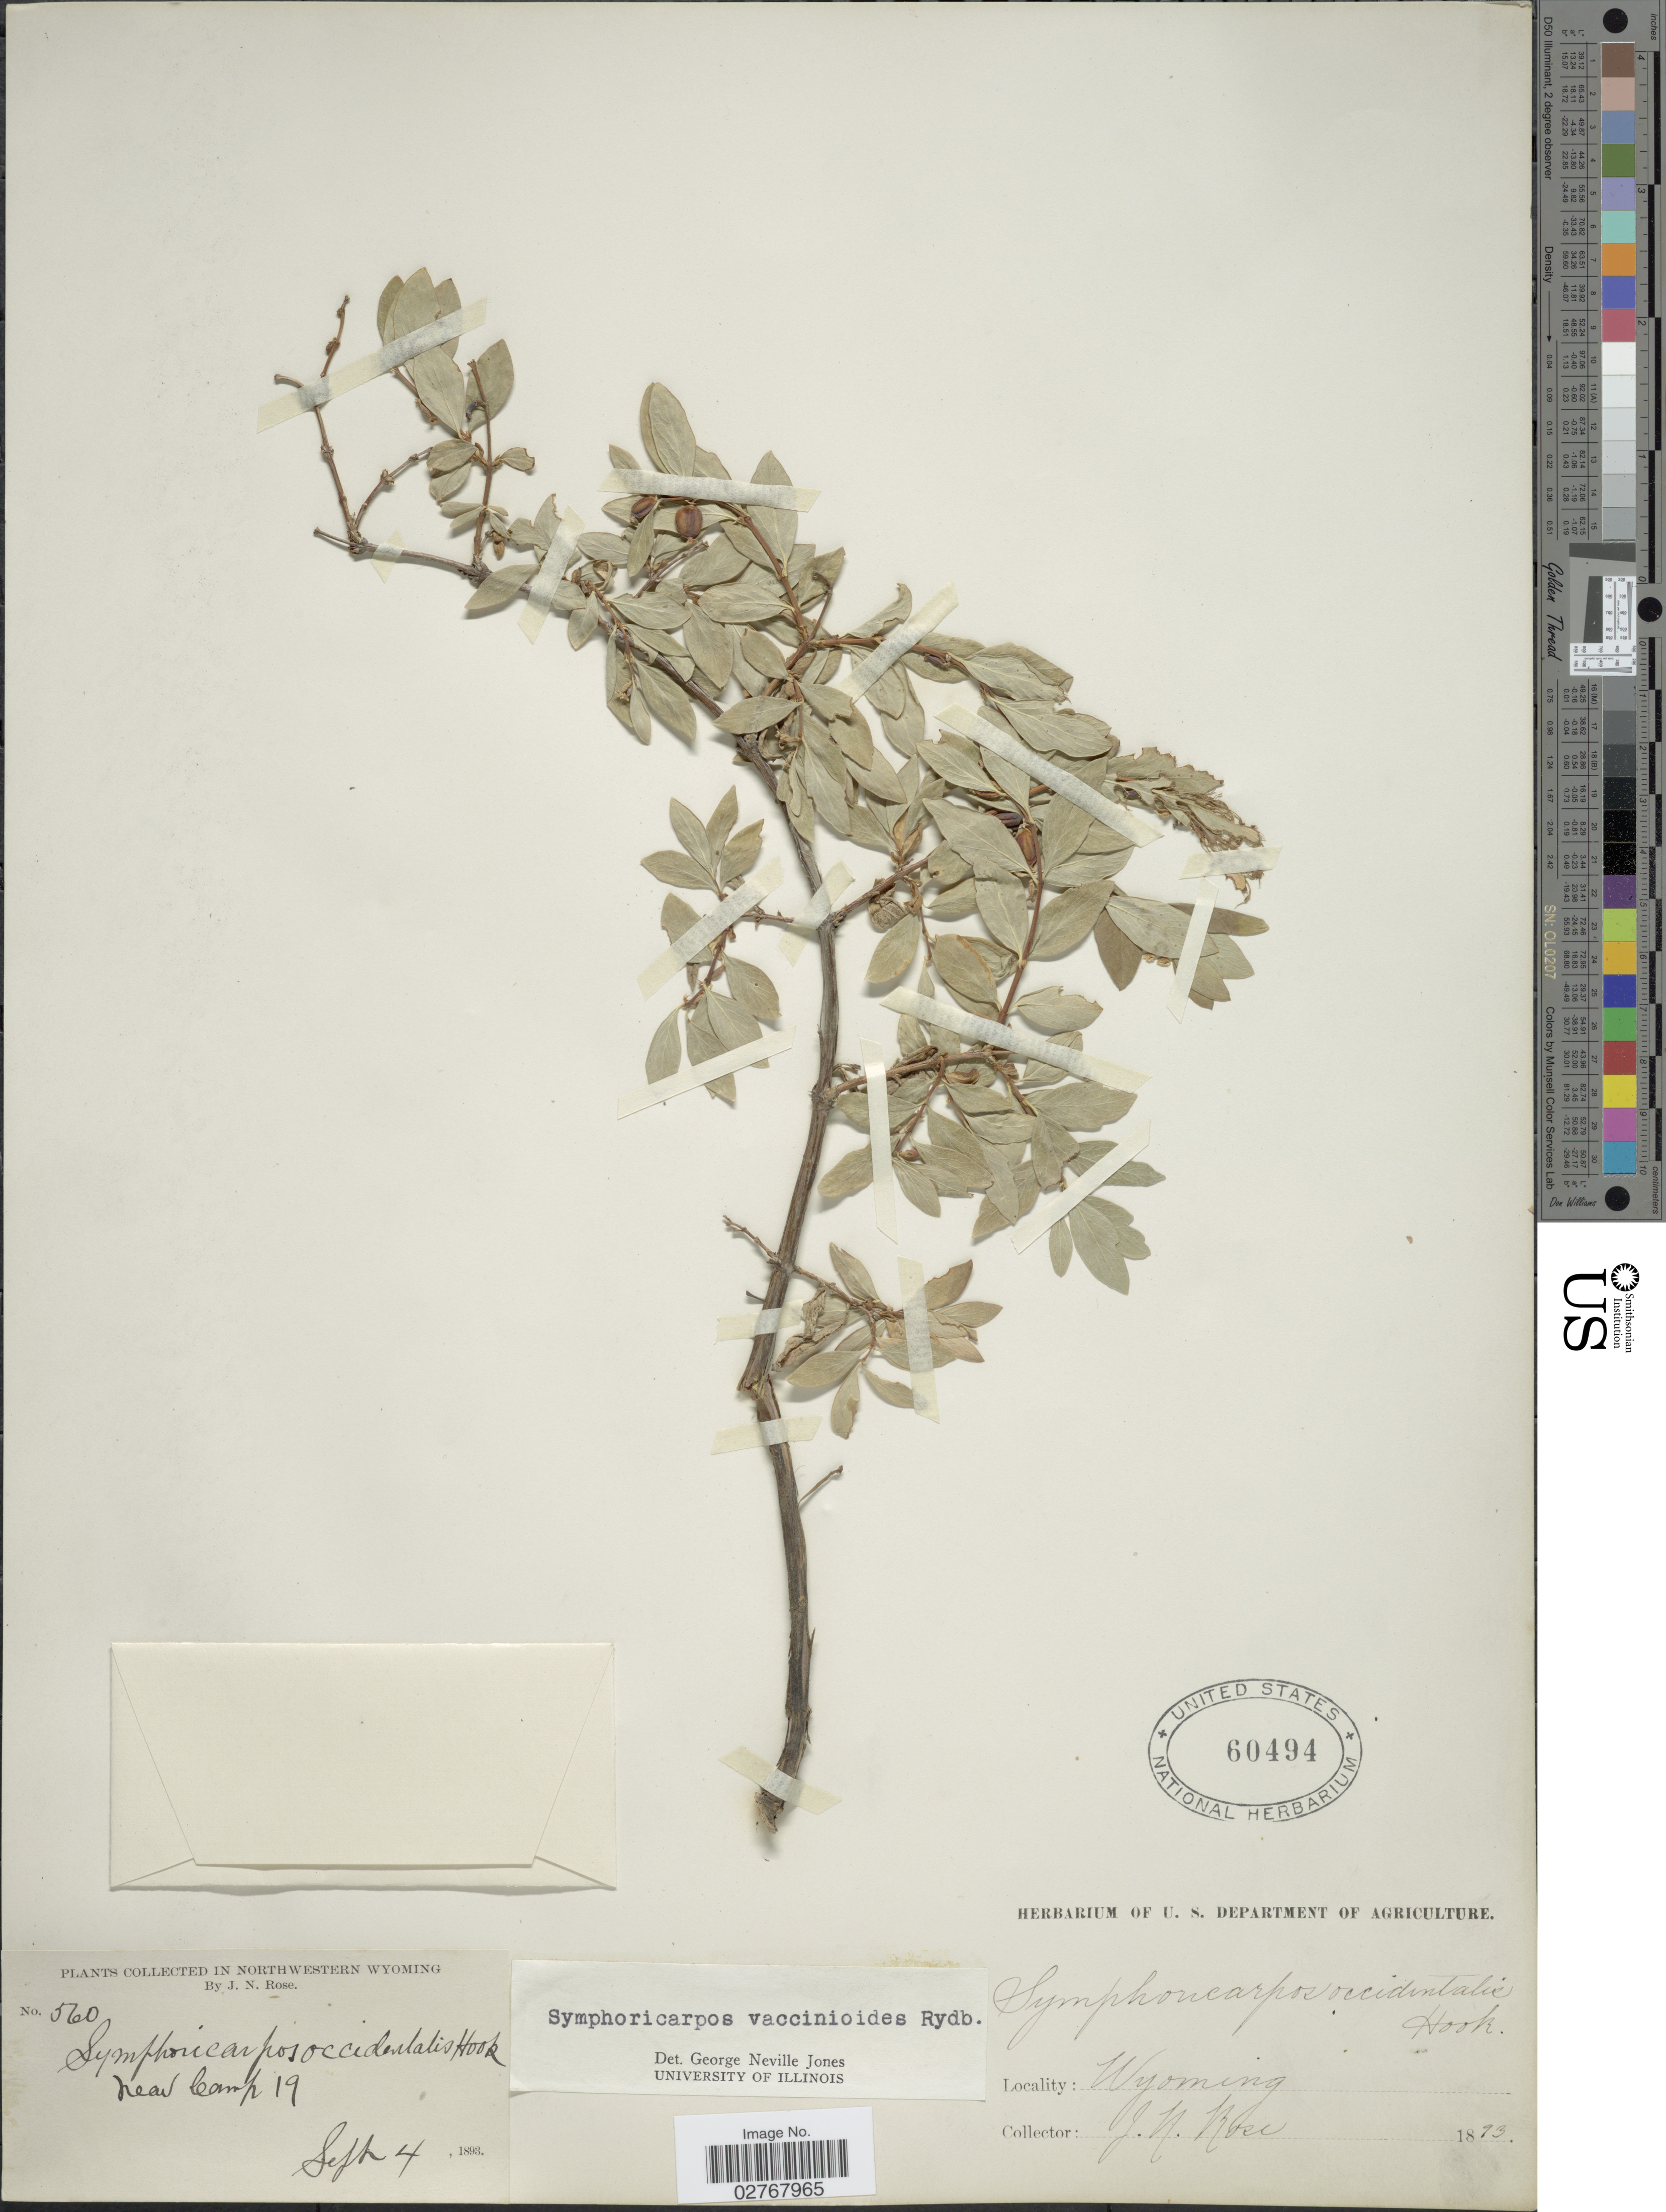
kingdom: Plantae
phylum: Tracheophyta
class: Magnoliopsida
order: Dipsacales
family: Caprifoliaceae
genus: Symphoricarpos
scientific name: Symphoricarpos vaccinioides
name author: Rydb.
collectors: J. N. Rose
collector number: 560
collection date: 1893-09-04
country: United States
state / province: Wyoming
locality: Northwestern Wyoming, Near Camp 19.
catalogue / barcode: US 60494